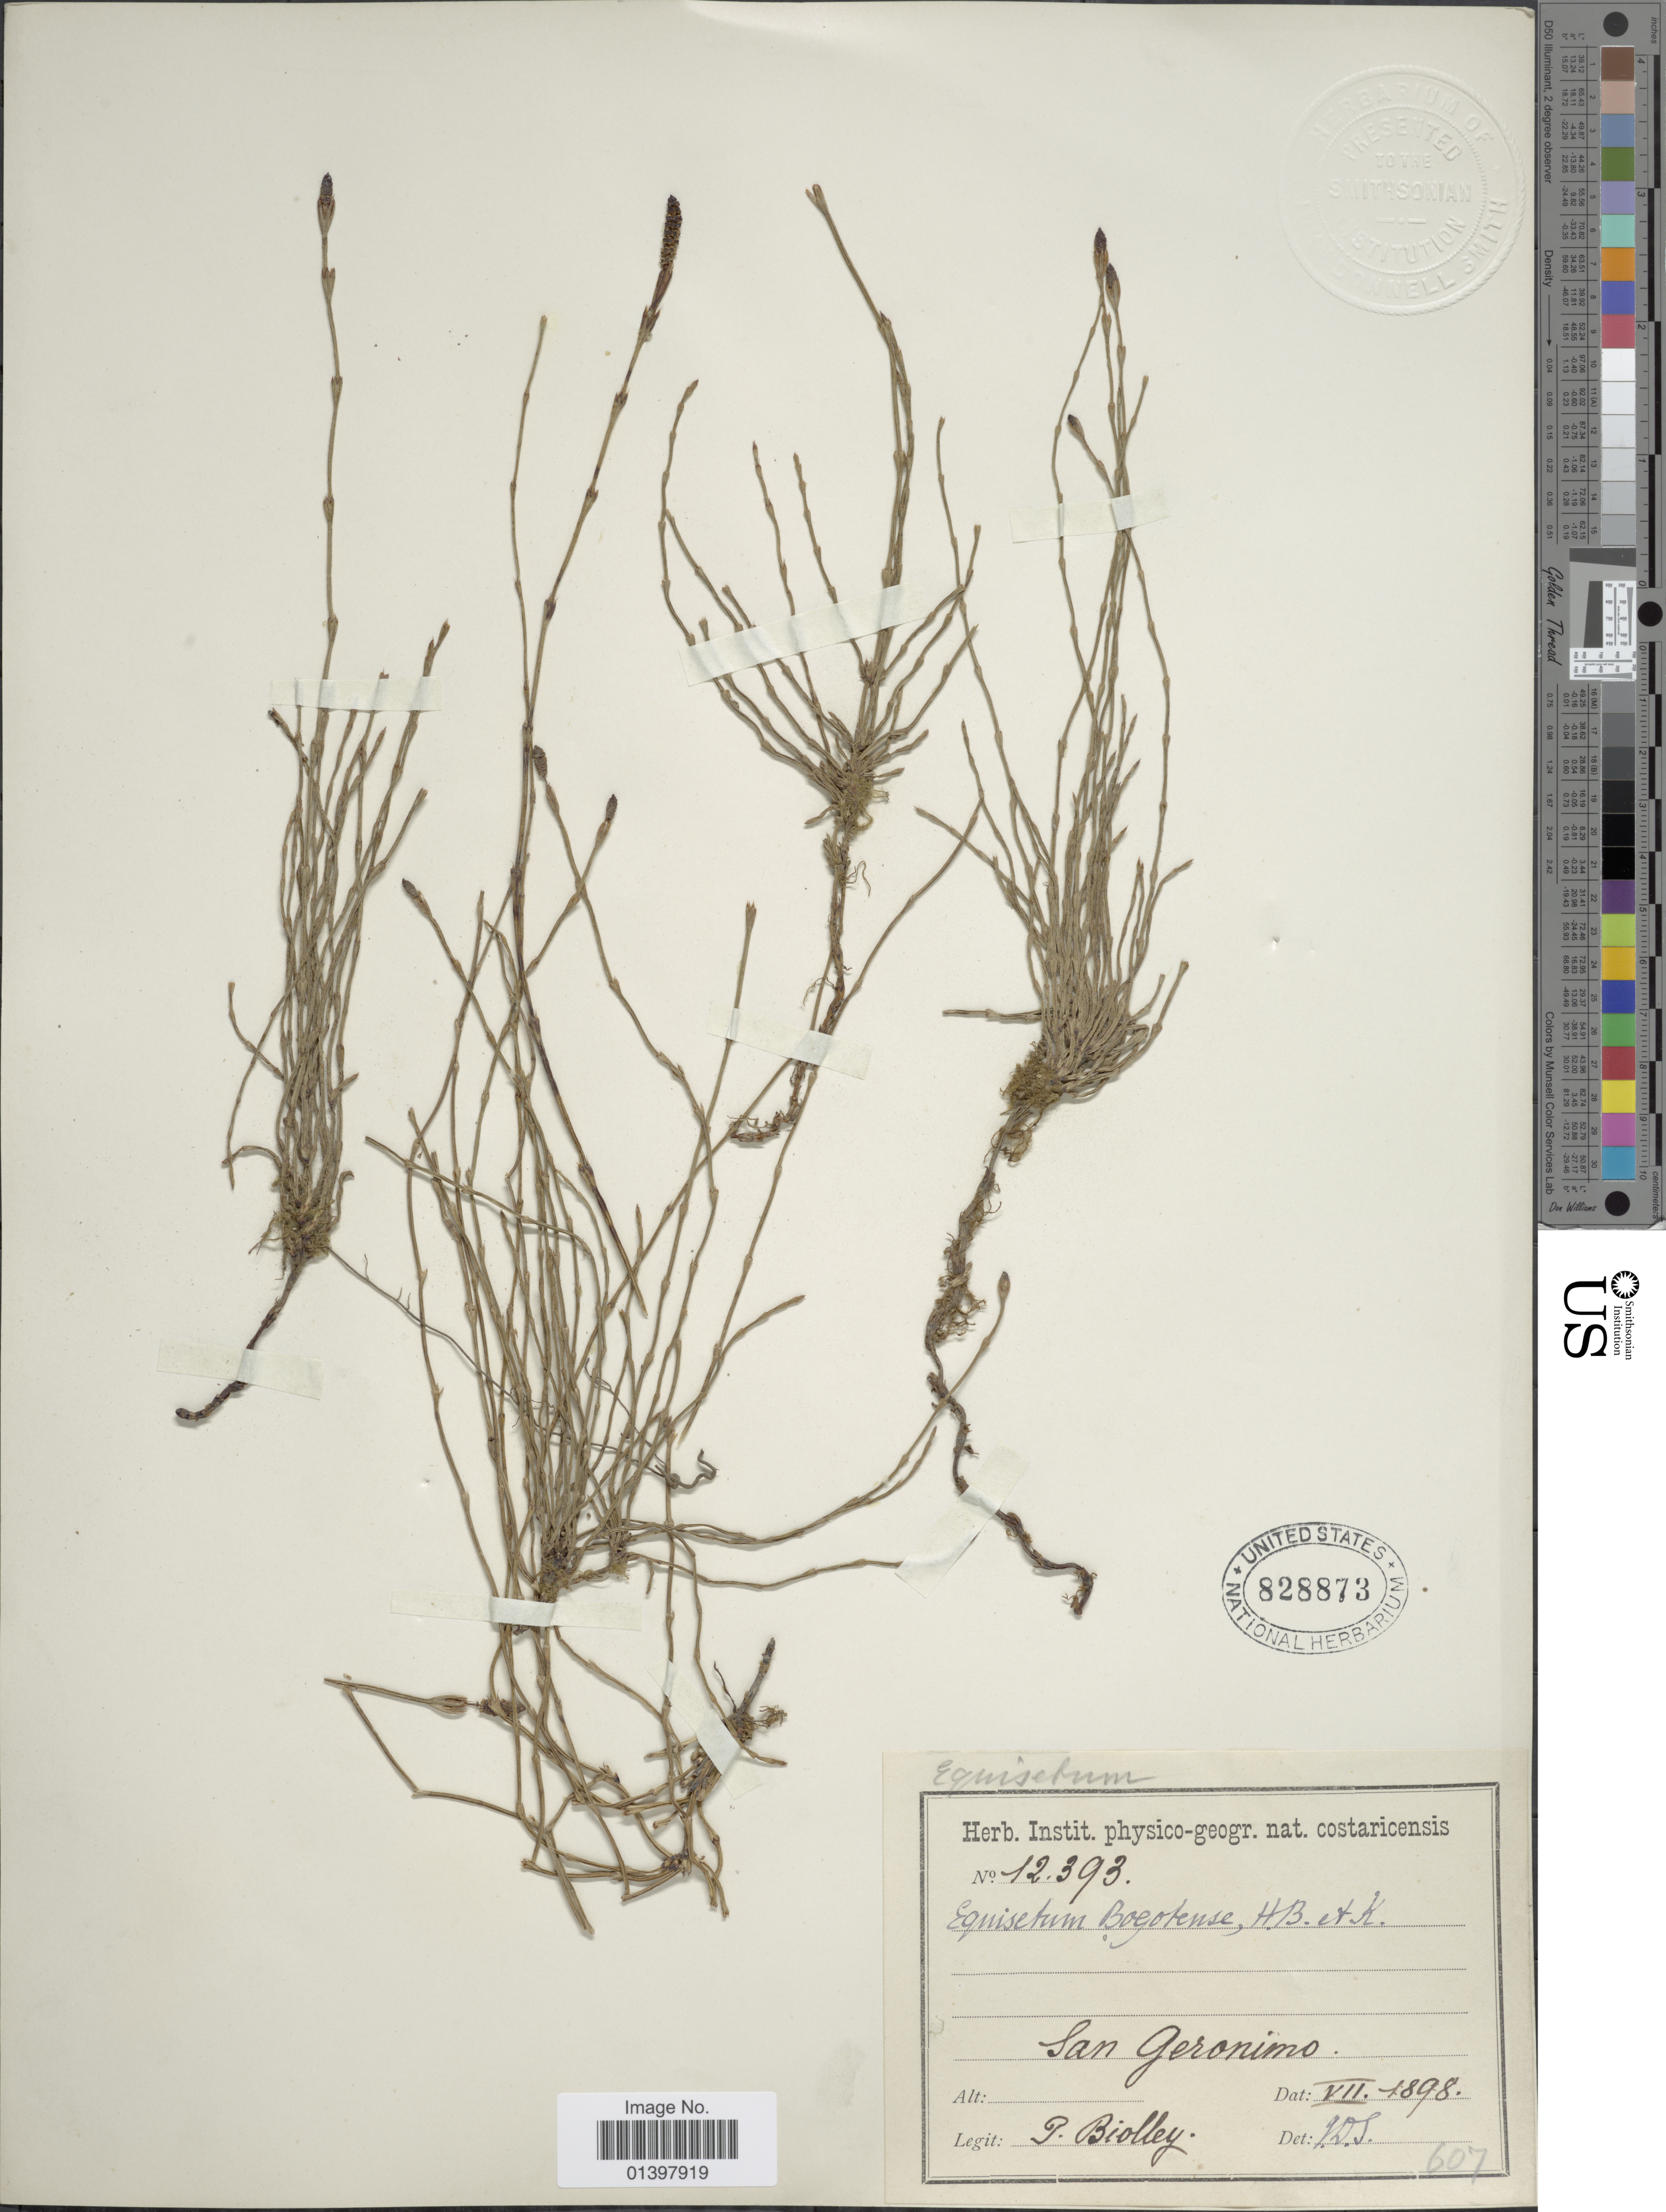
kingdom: Plantae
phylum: Tracheophyta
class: Polypodiopsida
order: Equisetales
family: Equisetaceae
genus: Equisetum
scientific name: Equisetum bogotense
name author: Kunth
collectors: P. Biolley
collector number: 12393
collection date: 1898-07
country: Costa Rica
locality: San Geronimo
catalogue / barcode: US 828873